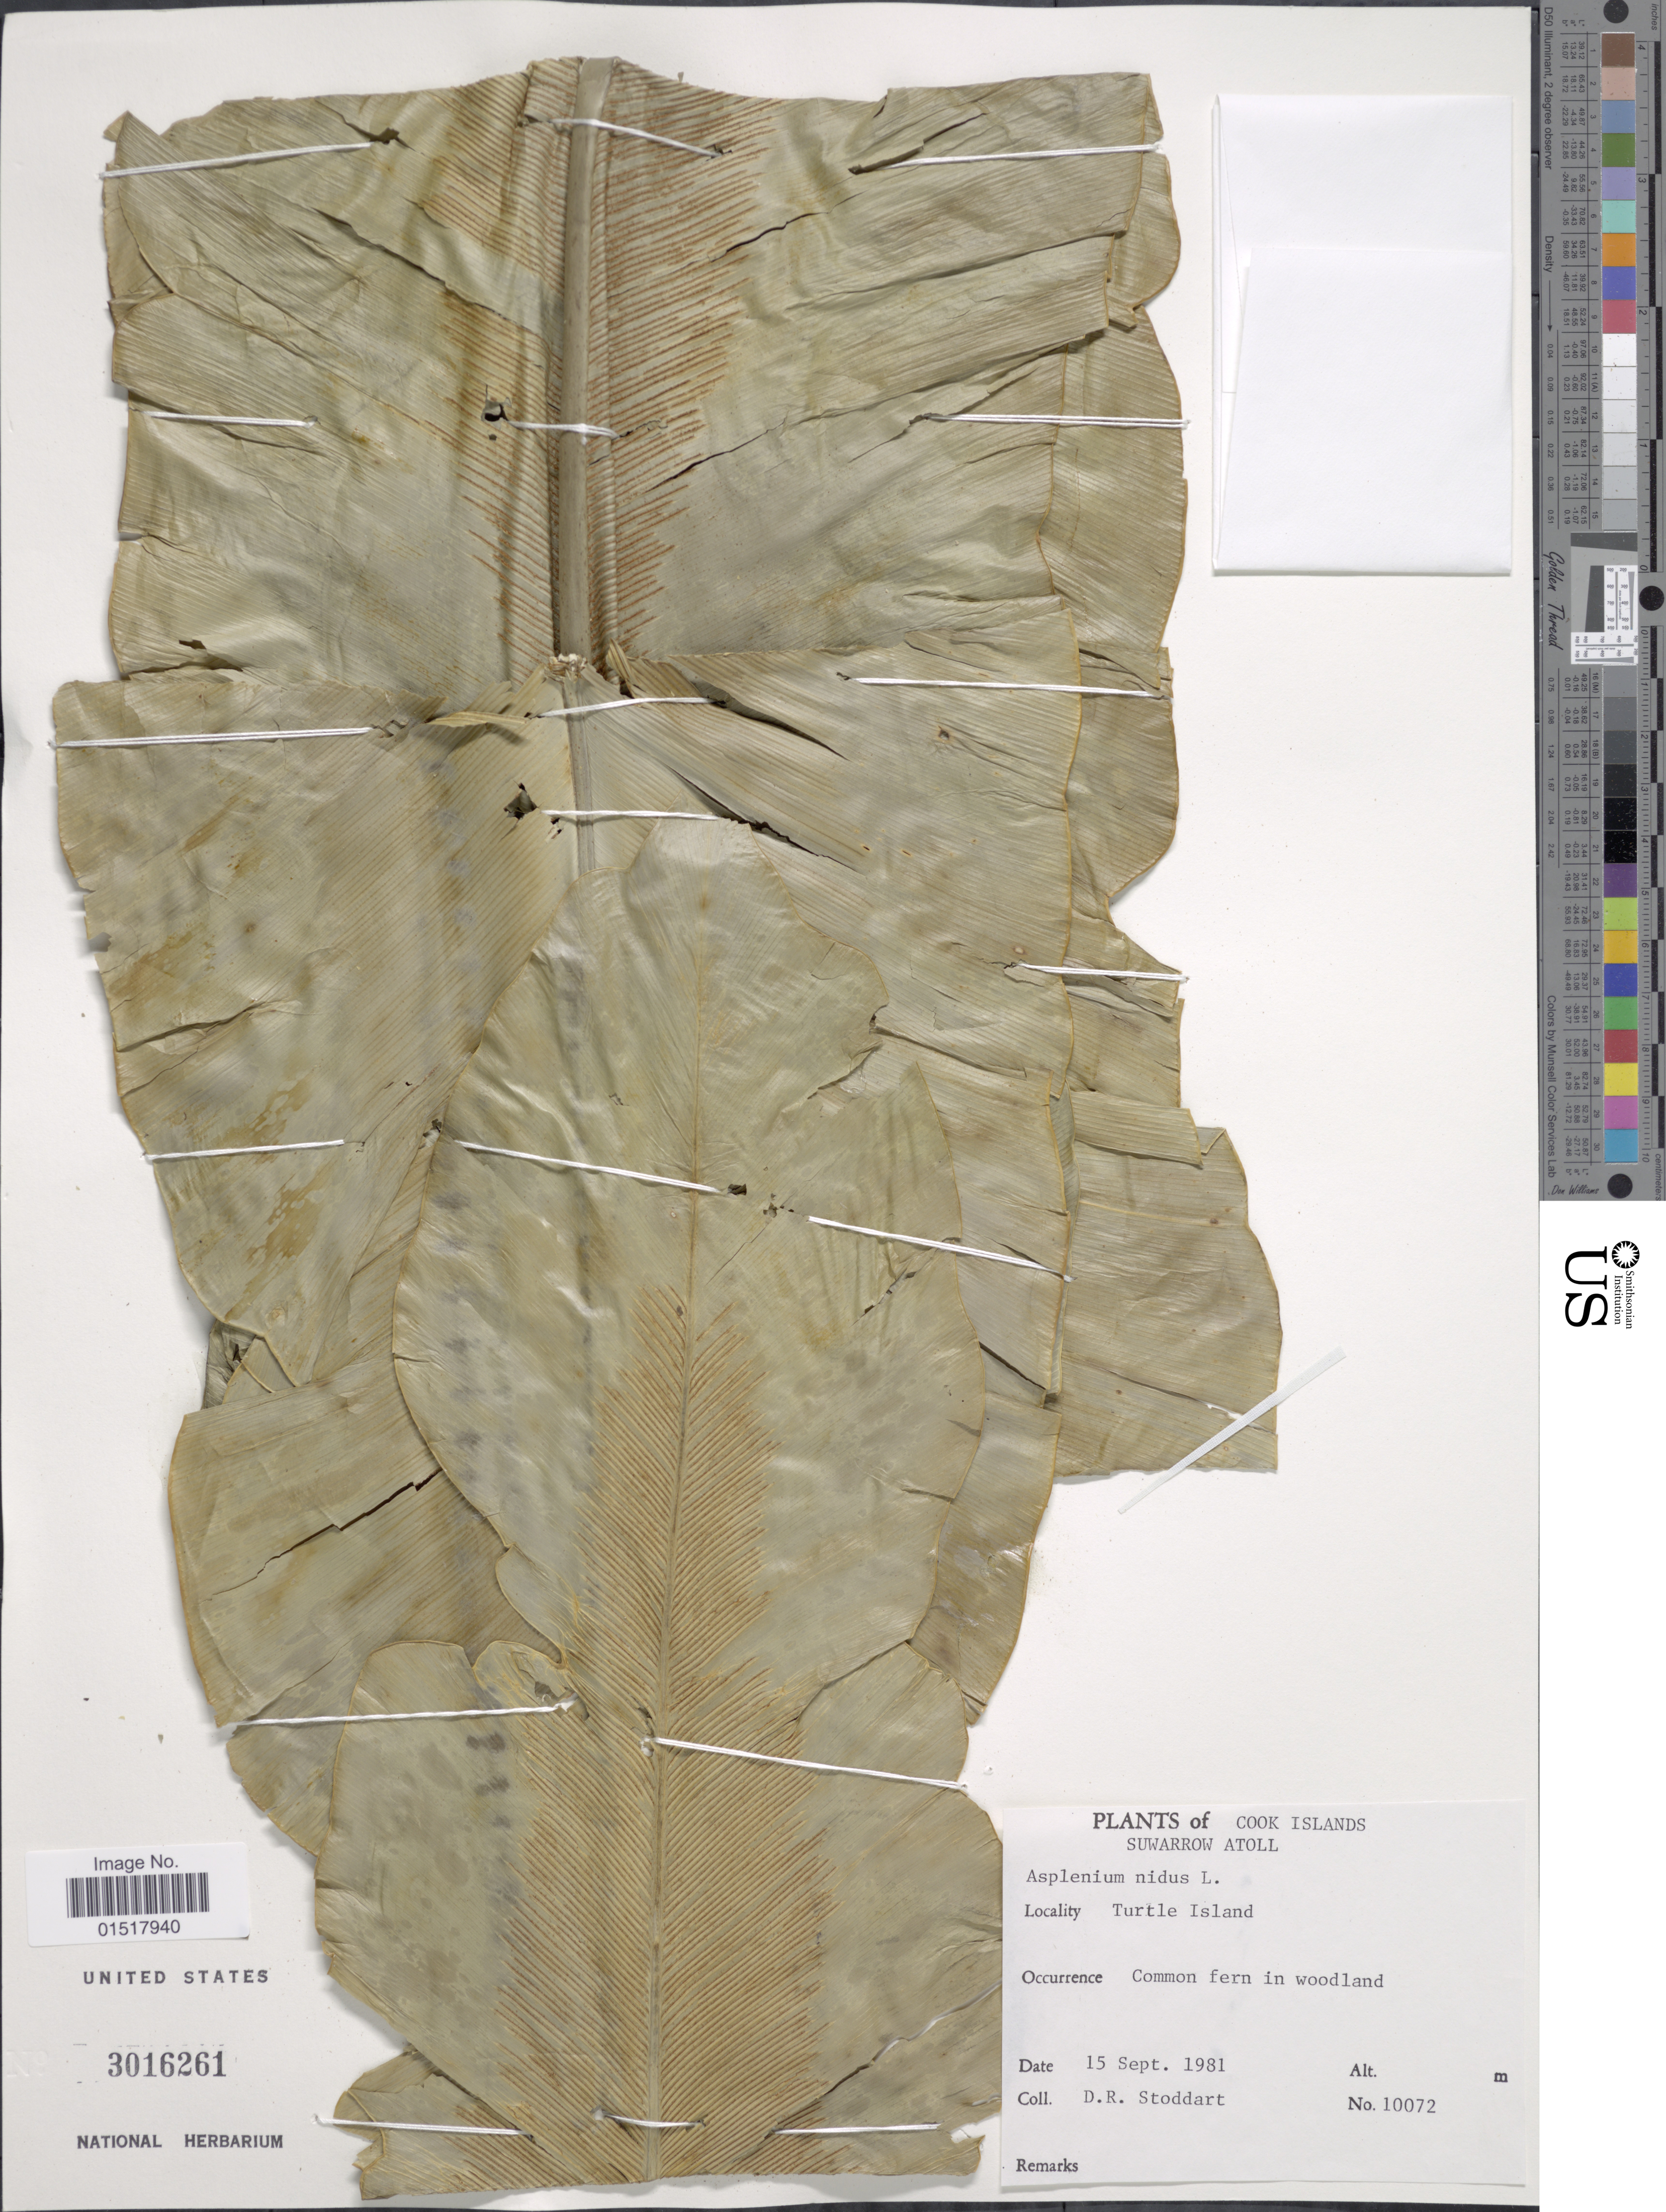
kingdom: Plantae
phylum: Tracheophyta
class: Polypodiopsida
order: Polypodiales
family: Aspleniaceae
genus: Asplenium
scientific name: Asplenium nidus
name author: L.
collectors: D. R. Stoddart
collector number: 10072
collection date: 1981-09-15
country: Cook Islands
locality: Suwarrow Atoll. Turtle Island.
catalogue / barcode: US 3016261